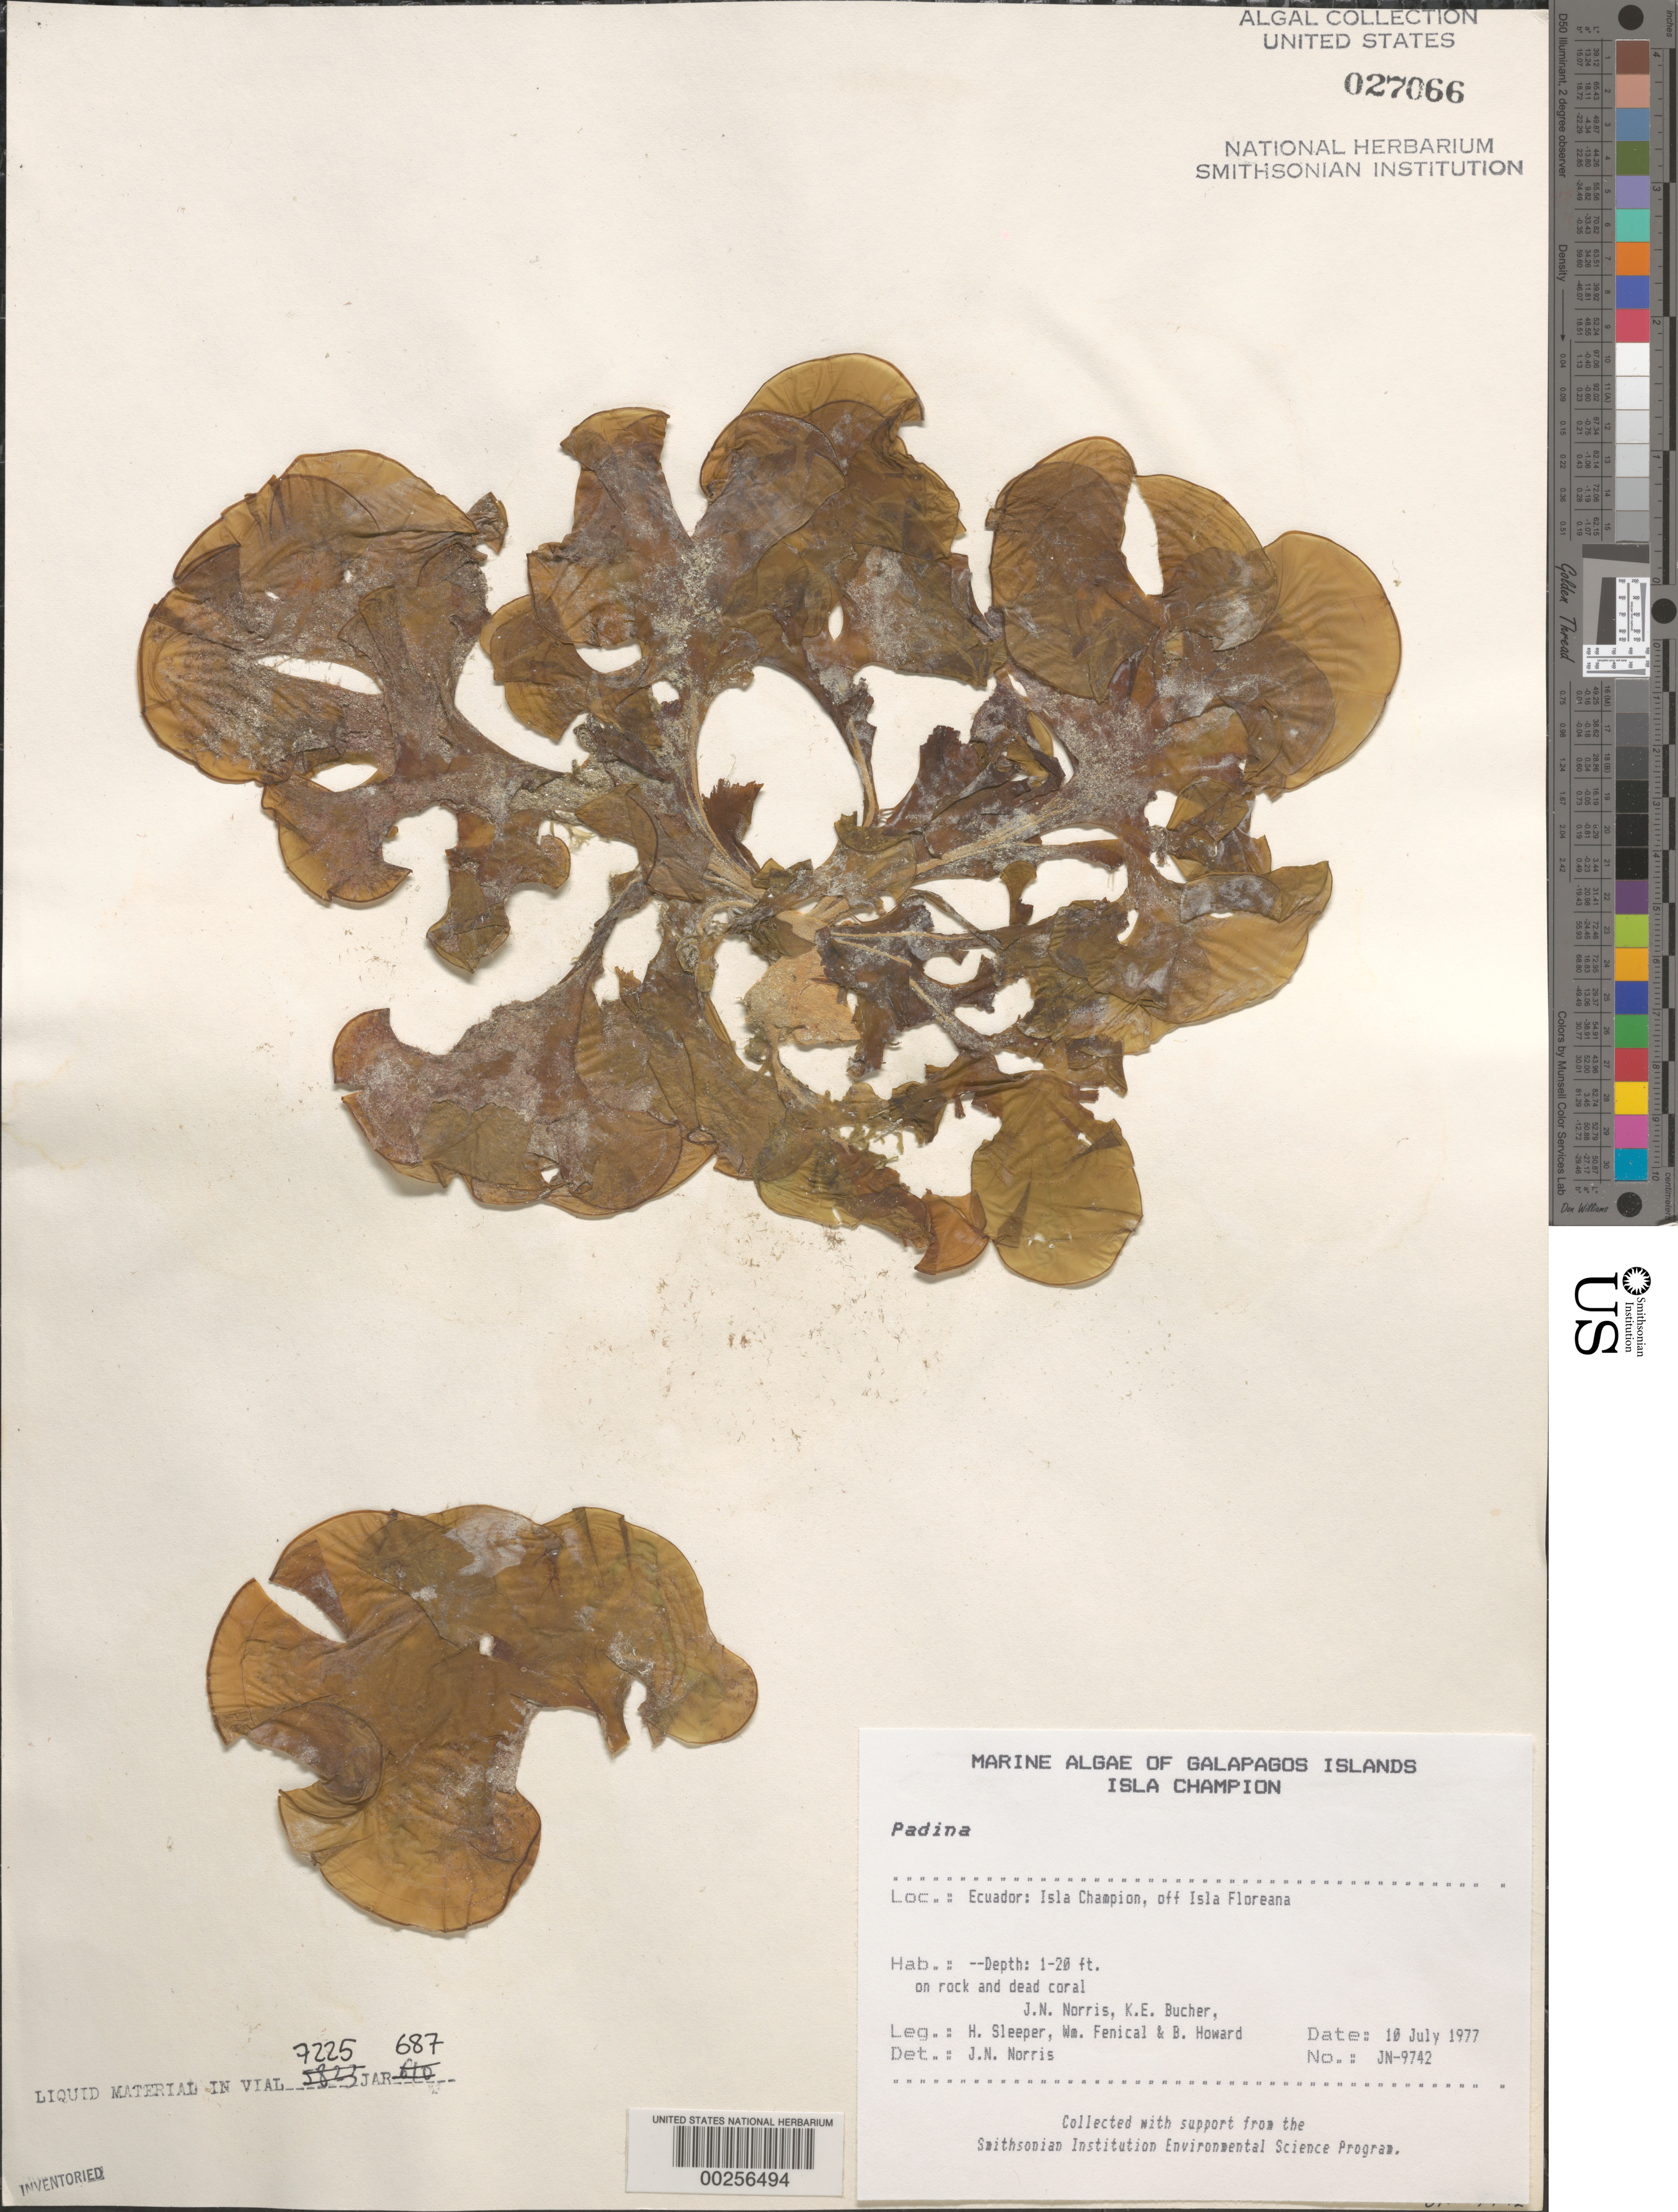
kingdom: Chromista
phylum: Ochrophyta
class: Phaeophyceae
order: Dictyotales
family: Dictyotaceae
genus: Padina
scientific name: Padina sp.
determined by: Norris, James N.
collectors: J. N. Norris, K. E. Bucher, H. Sleeper, W. Fenical & B. Howard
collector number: JN-9742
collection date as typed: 10 Jul 1977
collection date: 1977-07-10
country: Ecuador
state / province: Colón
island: Champion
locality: Off Isla Santa María (Isla Floreana)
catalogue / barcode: US 27066